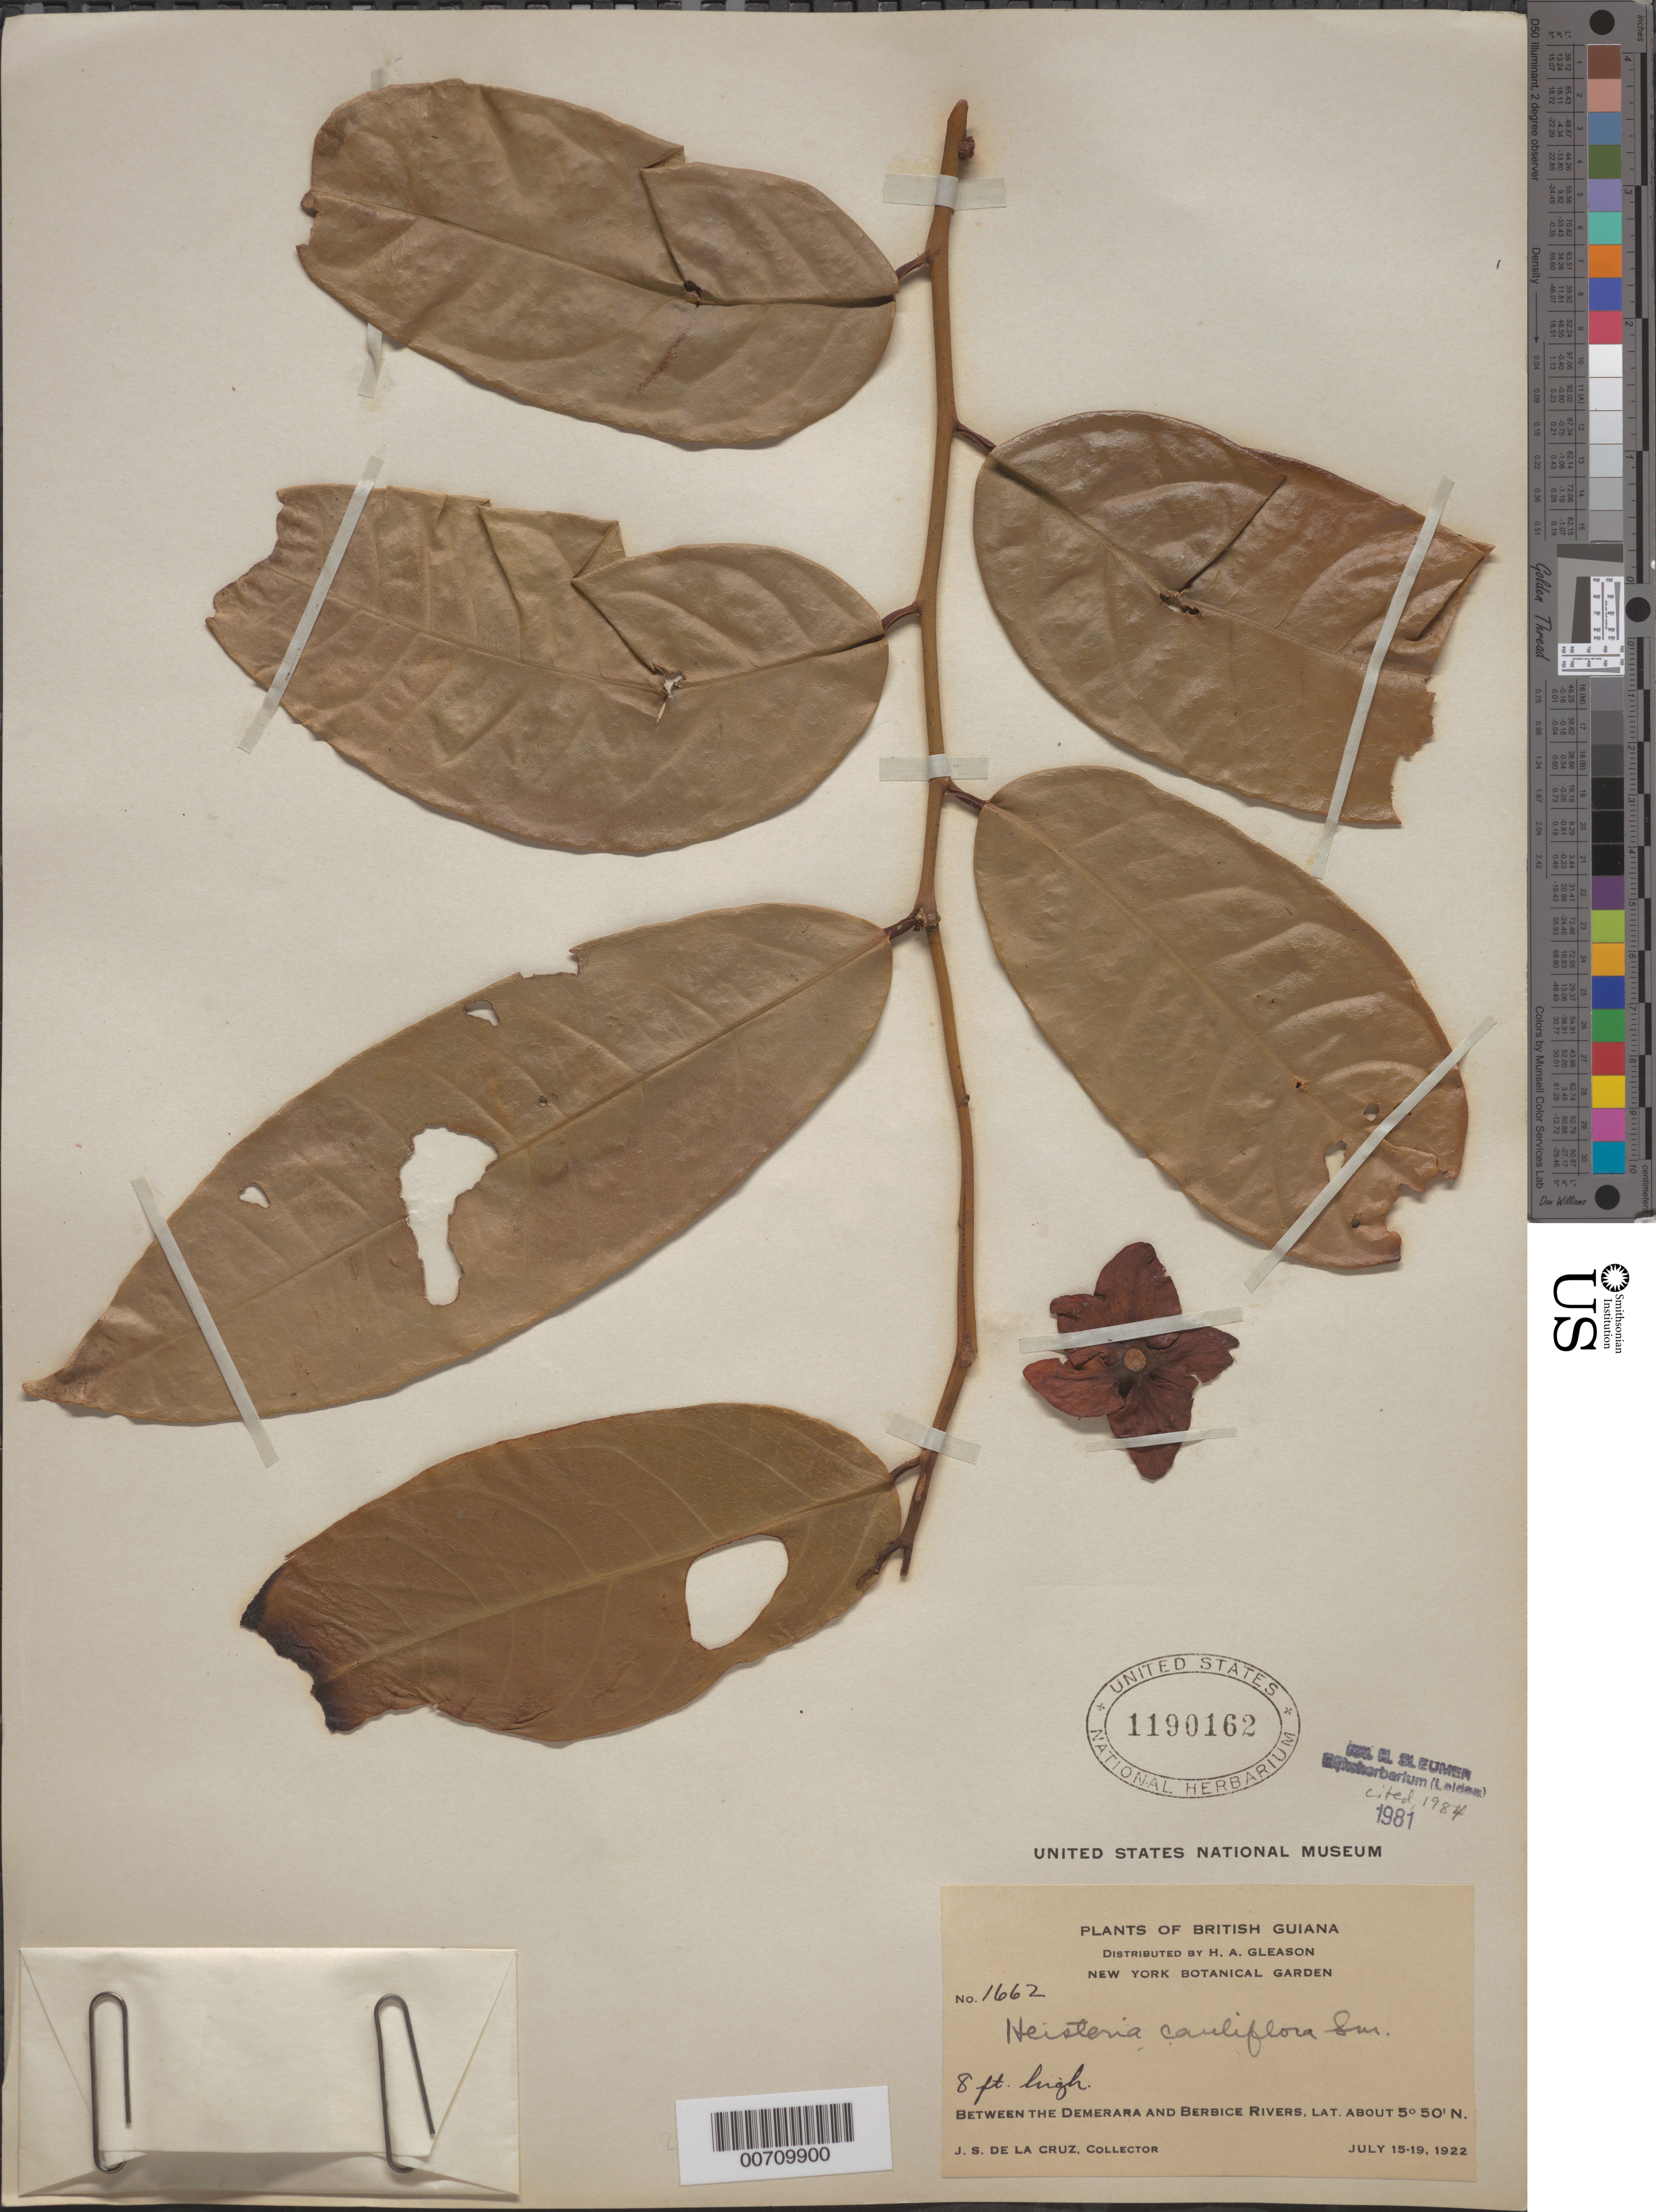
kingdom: Plantae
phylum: Tracheophyta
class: Magnoliopsida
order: Santalales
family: Erythropalaceae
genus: Heisteria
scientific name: Heisteria cauliflora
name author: Sm.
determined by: Sleumer, H. O.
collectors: J. S. de la Cruz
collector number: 1662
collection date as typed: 15-Jul-22 to 19-Jul-22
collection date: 1922-07-15/1922-07-19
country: Guyana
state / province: U. Demerara-Berbice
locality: Demerara River to the Berbice River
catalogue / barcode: US 1190162